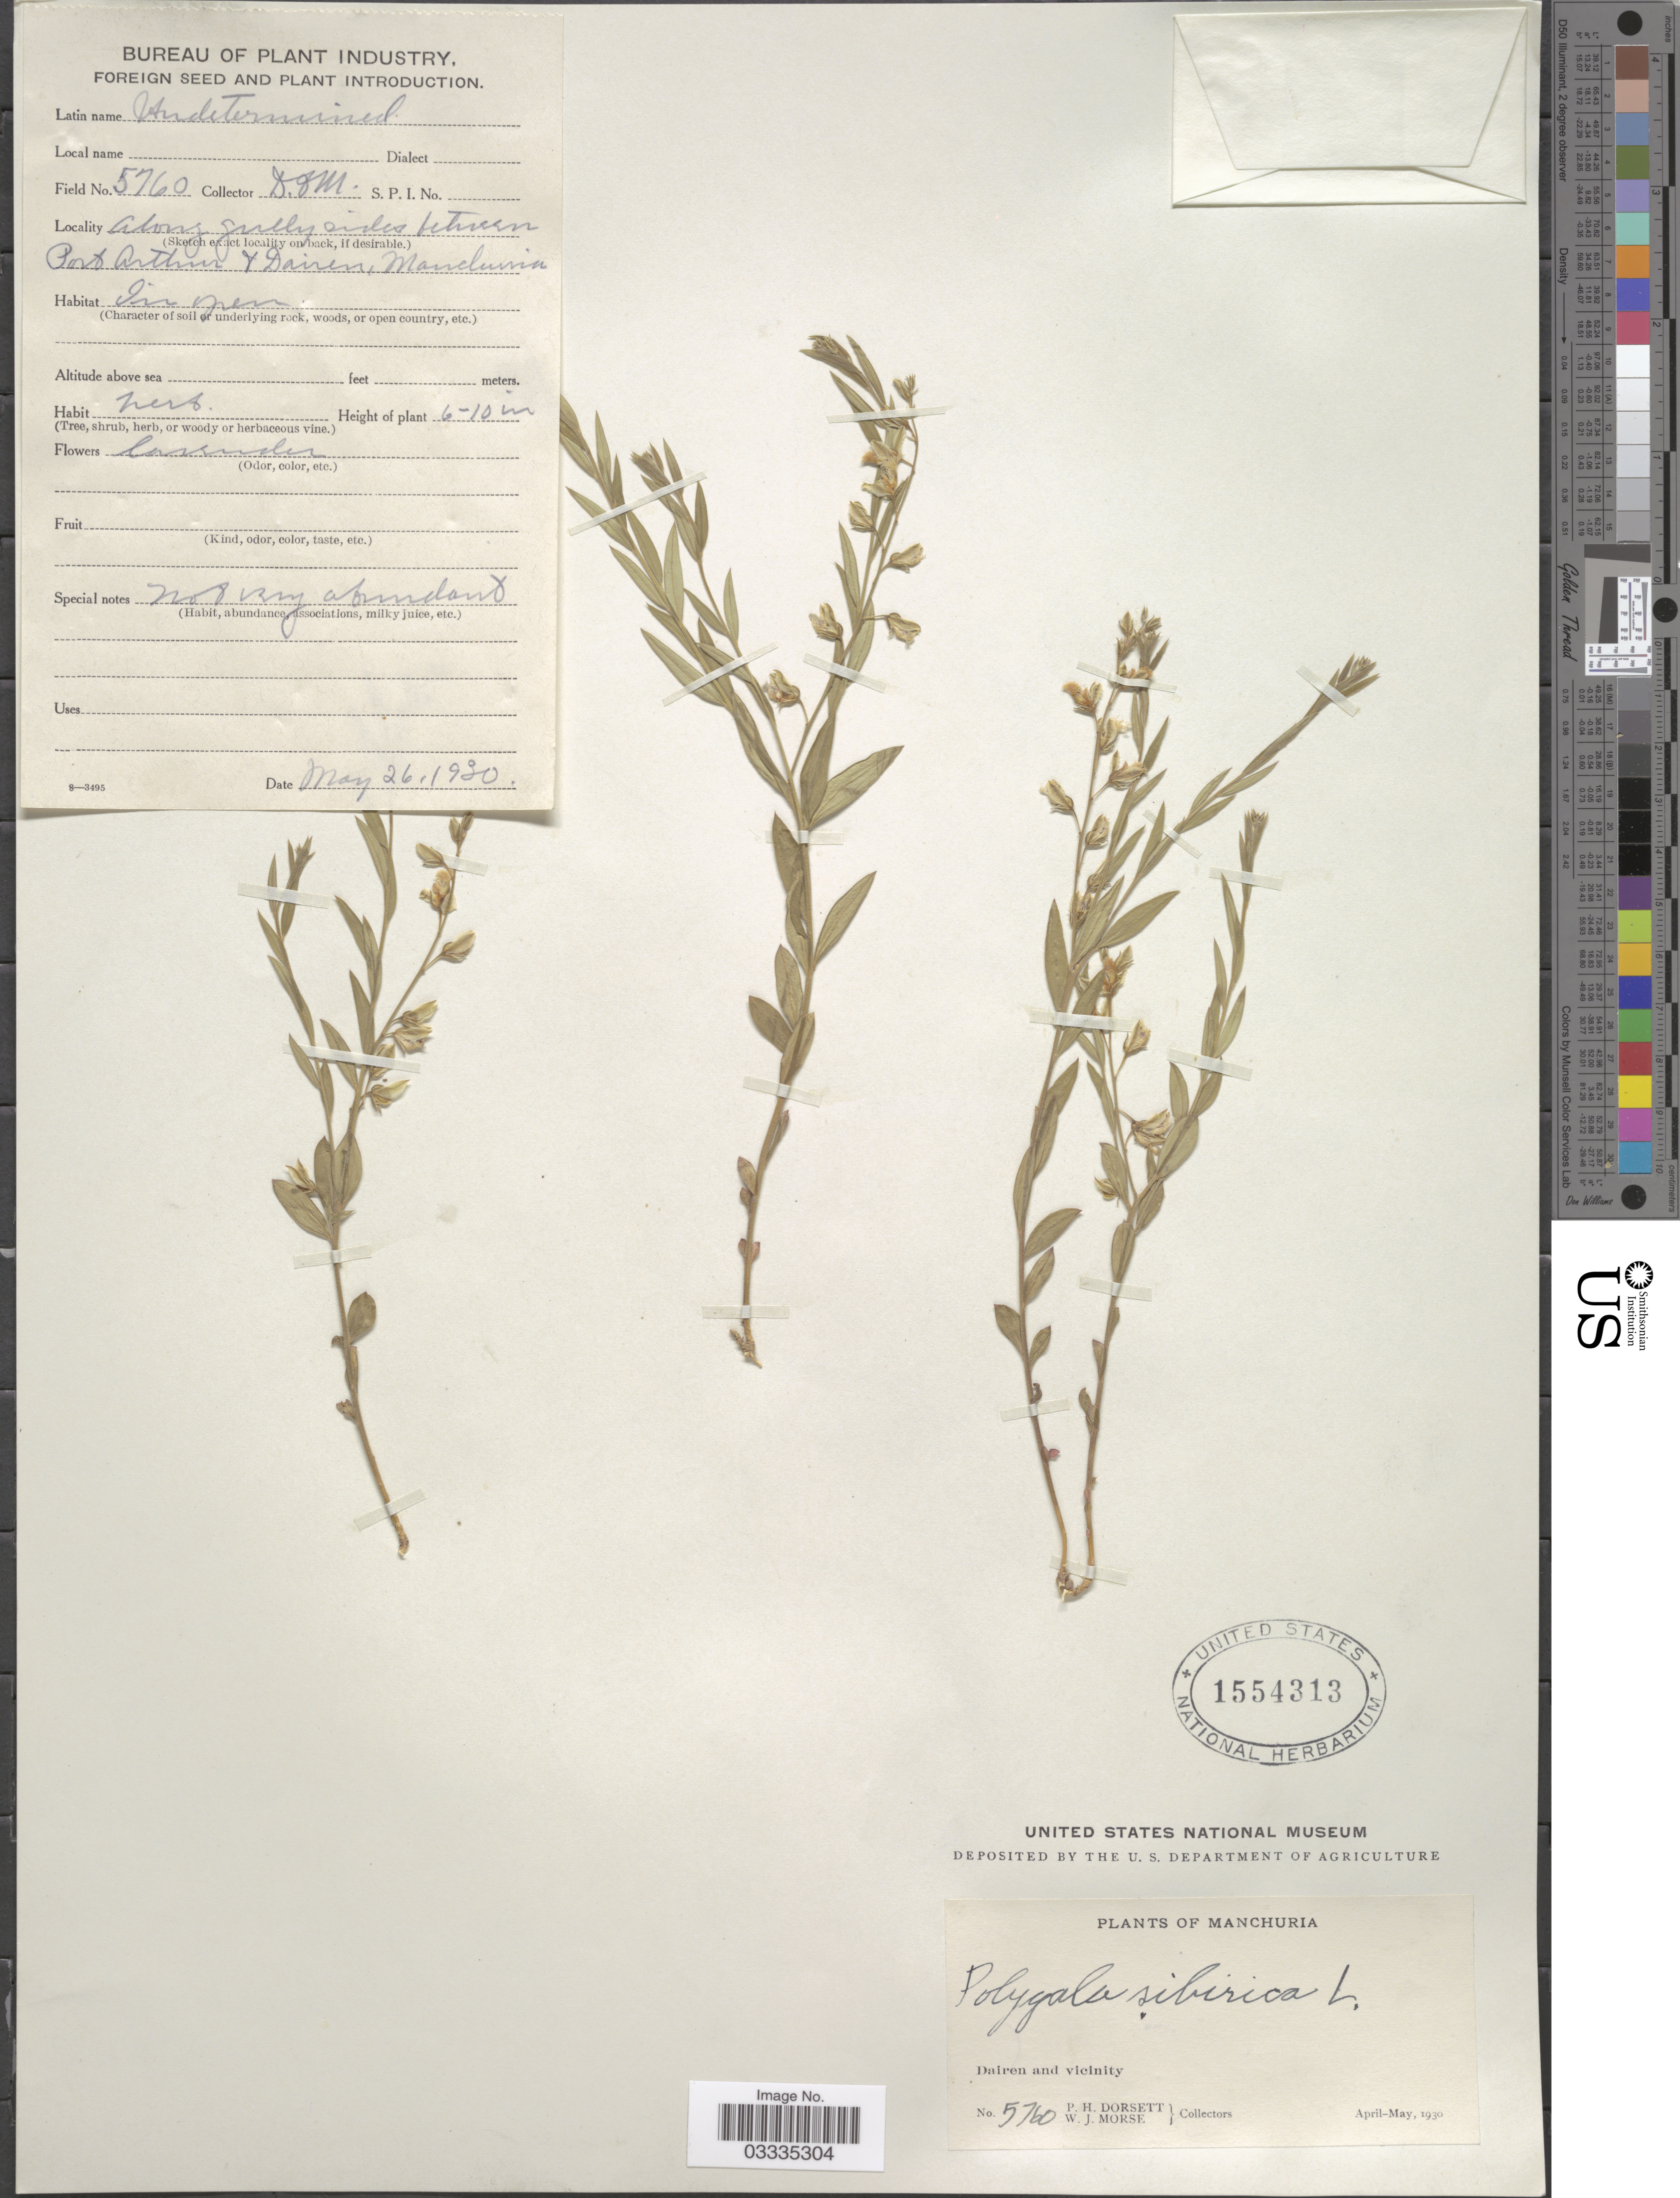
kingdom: Plantae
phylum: Tracheophyta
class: Magnoliopsida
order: Fabales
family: Polygalaceae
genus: Polygala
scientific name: Polygala sibirica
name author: L.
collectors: P. H. Dorsett & W. J. Morse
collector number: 5760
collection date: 1930-05-26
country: China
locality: Manchuria. Darien and vicinity. Along gully sides between Port Arthur & Dairen, Manchuria.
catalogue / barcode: US 1554313